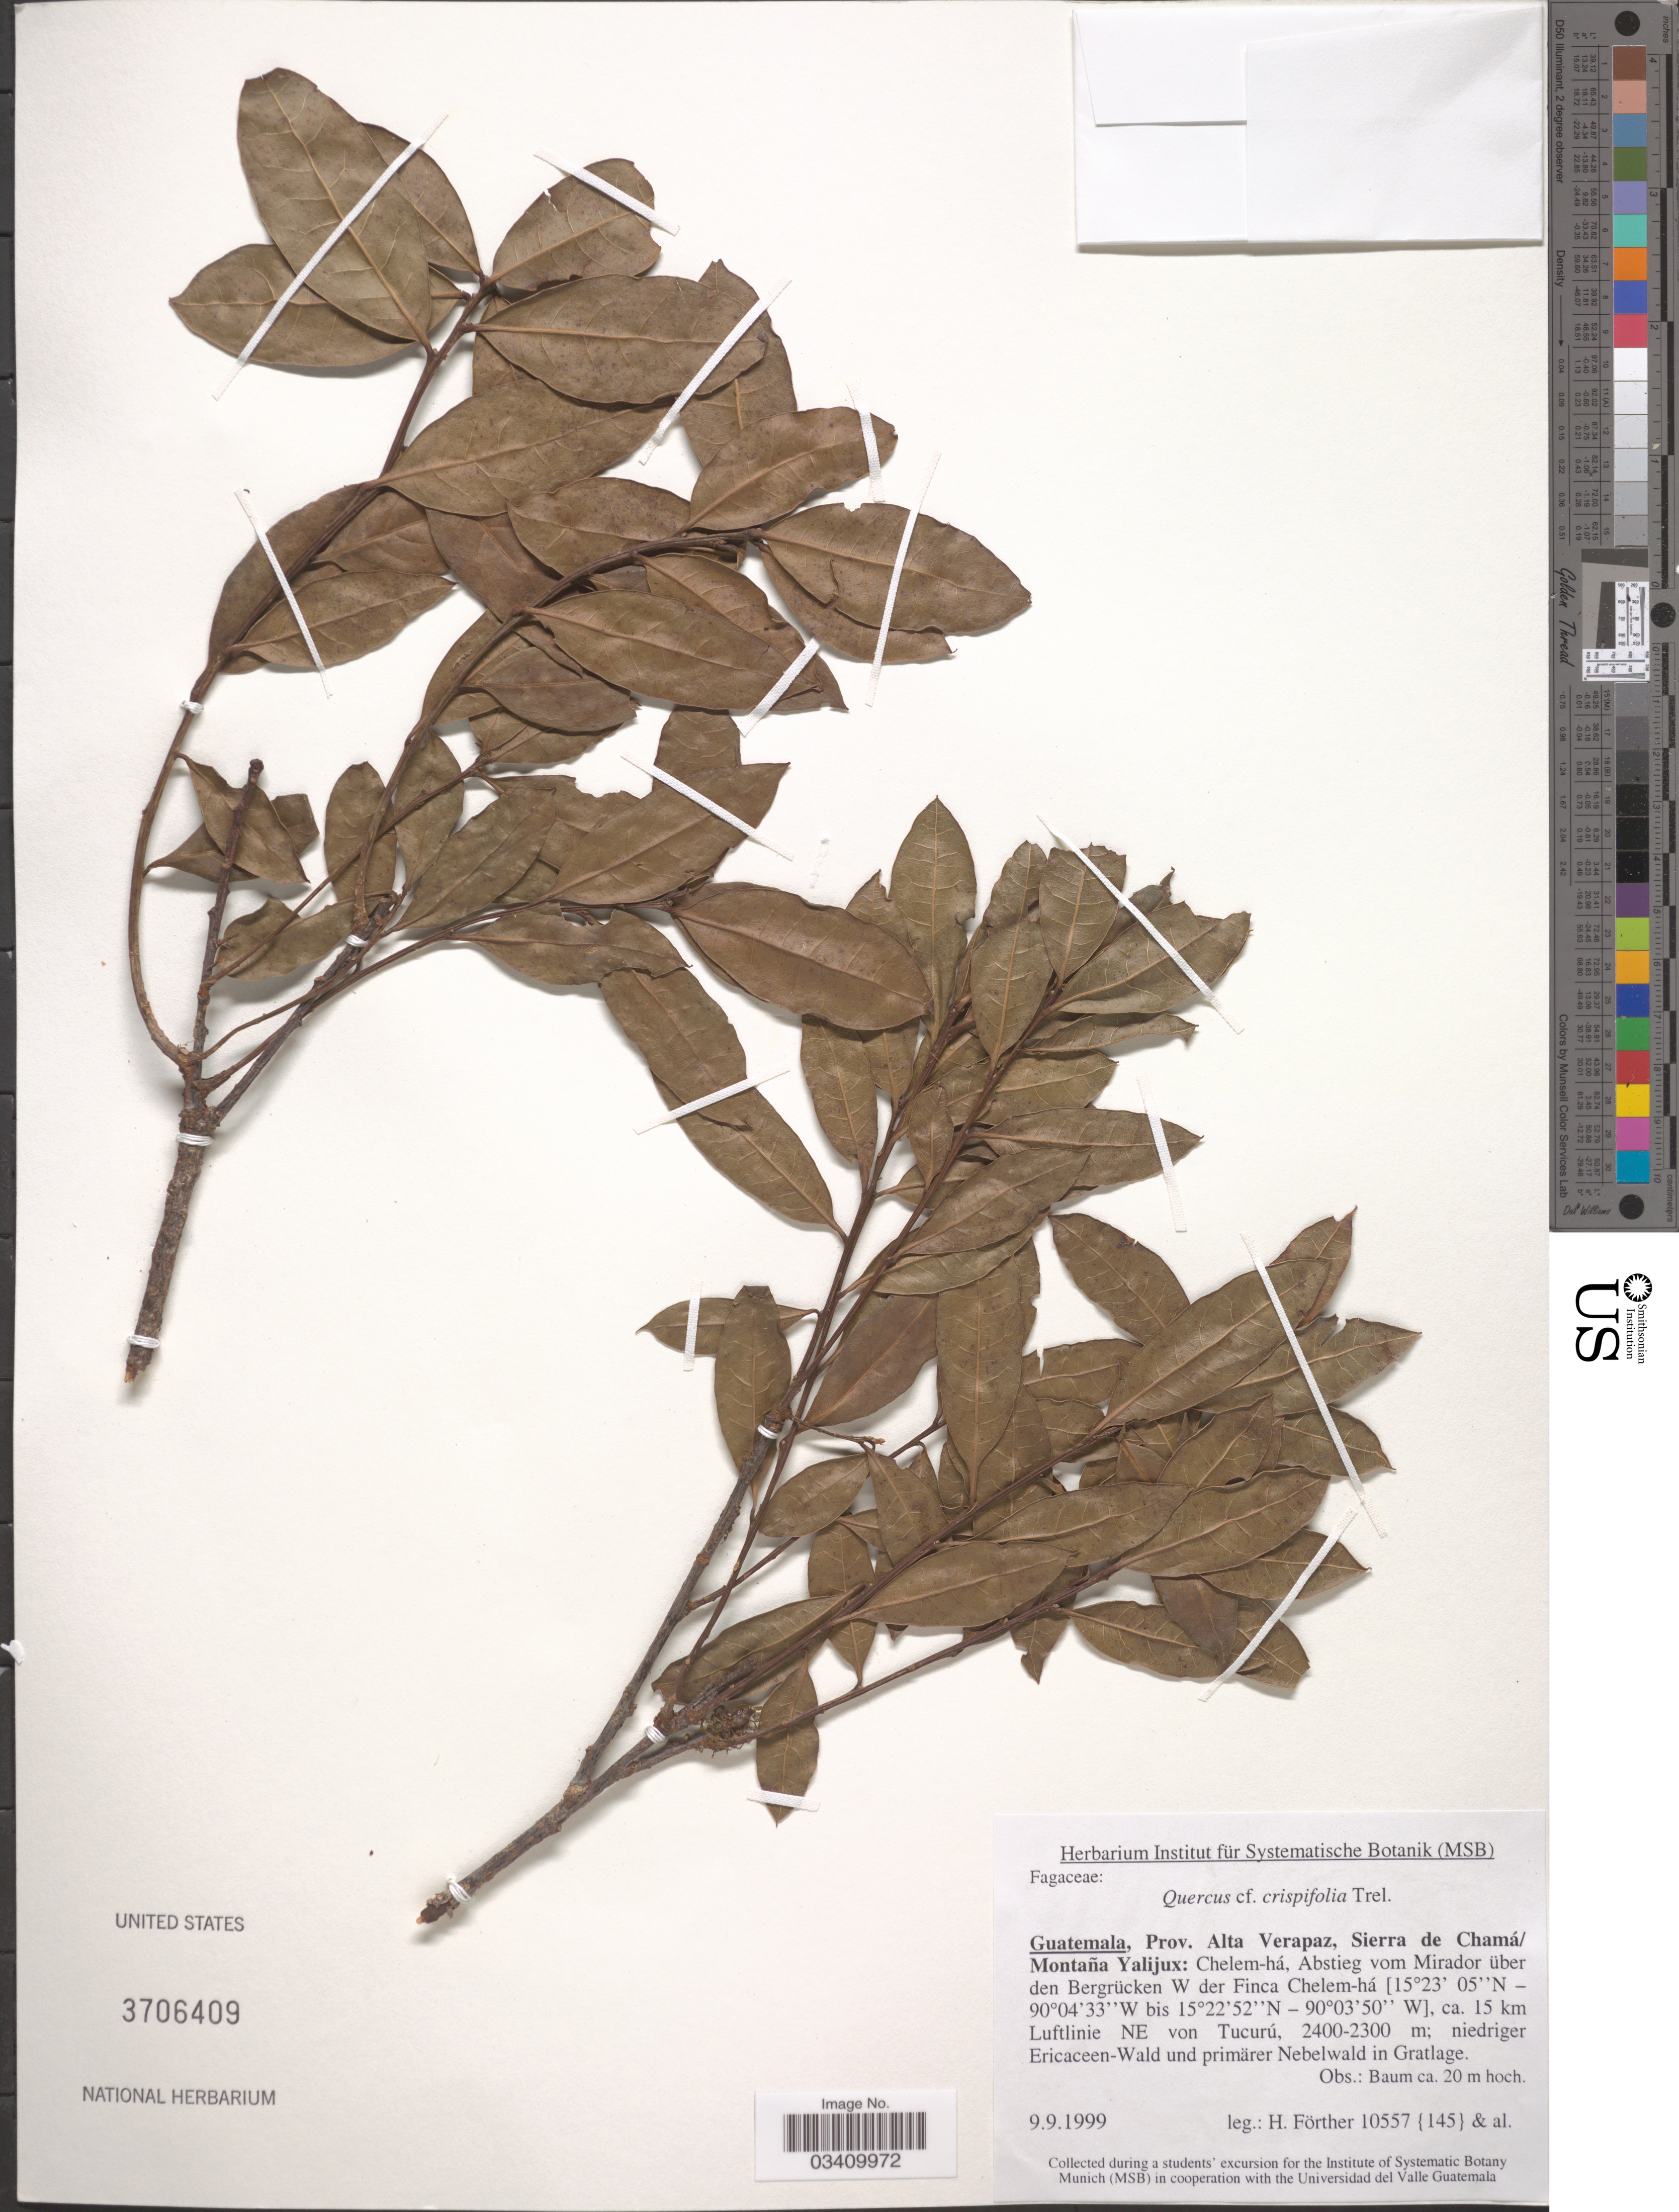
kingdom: Plantae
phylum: Tracheophyta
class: Magnoliopsida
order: Fagales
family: Fagaceae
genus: Quercus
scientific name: Quercus crassifolia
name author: Humb. & Bonpl.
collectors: H. Förther & et al.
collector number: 10557 {145}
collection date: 1999-09-09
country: Guatemala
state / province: Alta Verapaz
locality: Sierra de Chamá/ Montaña Yalijux: Chelem-há, Abstieg vom Mirador über den Bergrücken W der Finca Chelem-há. Ca. 15 km Luftlinie NE von Tucurú.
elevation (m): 2300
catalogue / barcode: US 3706409